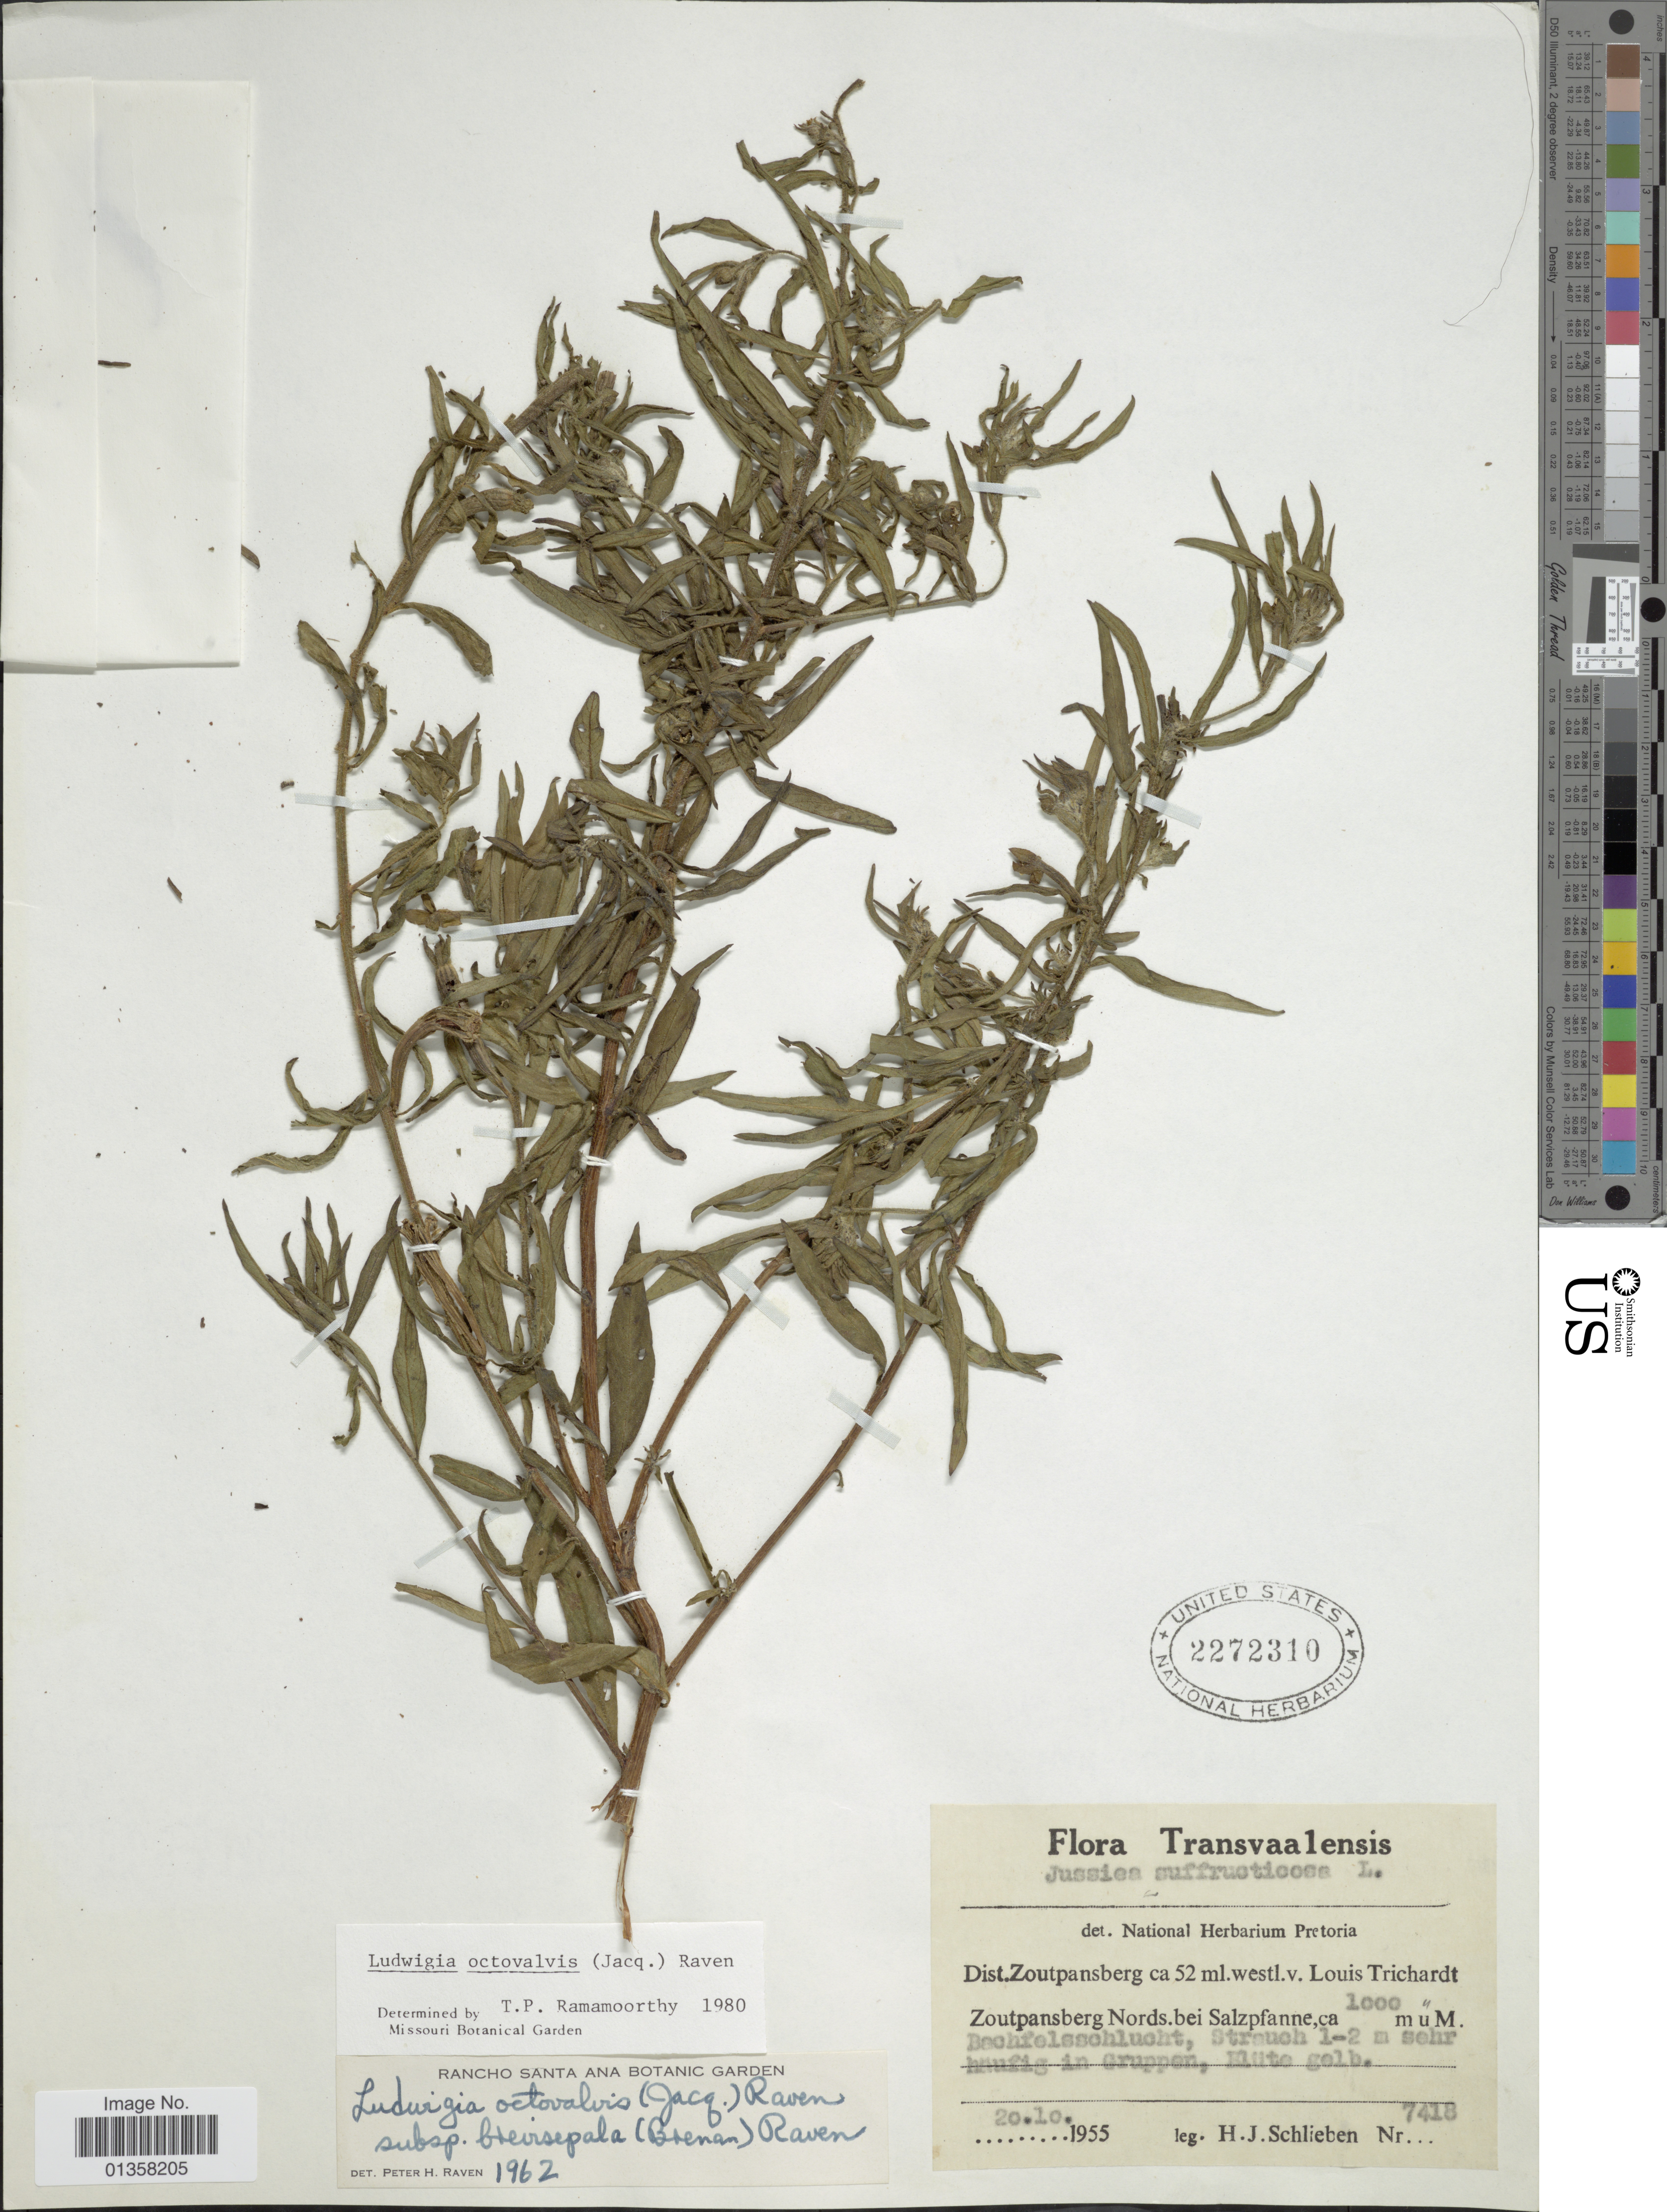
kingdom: Plantae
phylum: Tracheophyta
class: Magnoliopsida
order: Myrtales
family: Onagraceae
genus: Ludwigia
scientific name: Ludwigia octovalvis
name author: (Jacq.) P.H. Raven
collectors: H. J. Schlieben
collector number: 7418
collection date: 1955-10-20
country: South Africa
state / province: Limpopo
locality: Transvaalensis. Dist. Zoutpansberg ca 52 ml. westl. v. Louis Trichardt, Zoutpansberg Nords. bei Salzpfanne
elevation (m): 1000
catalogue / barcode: US 2272310